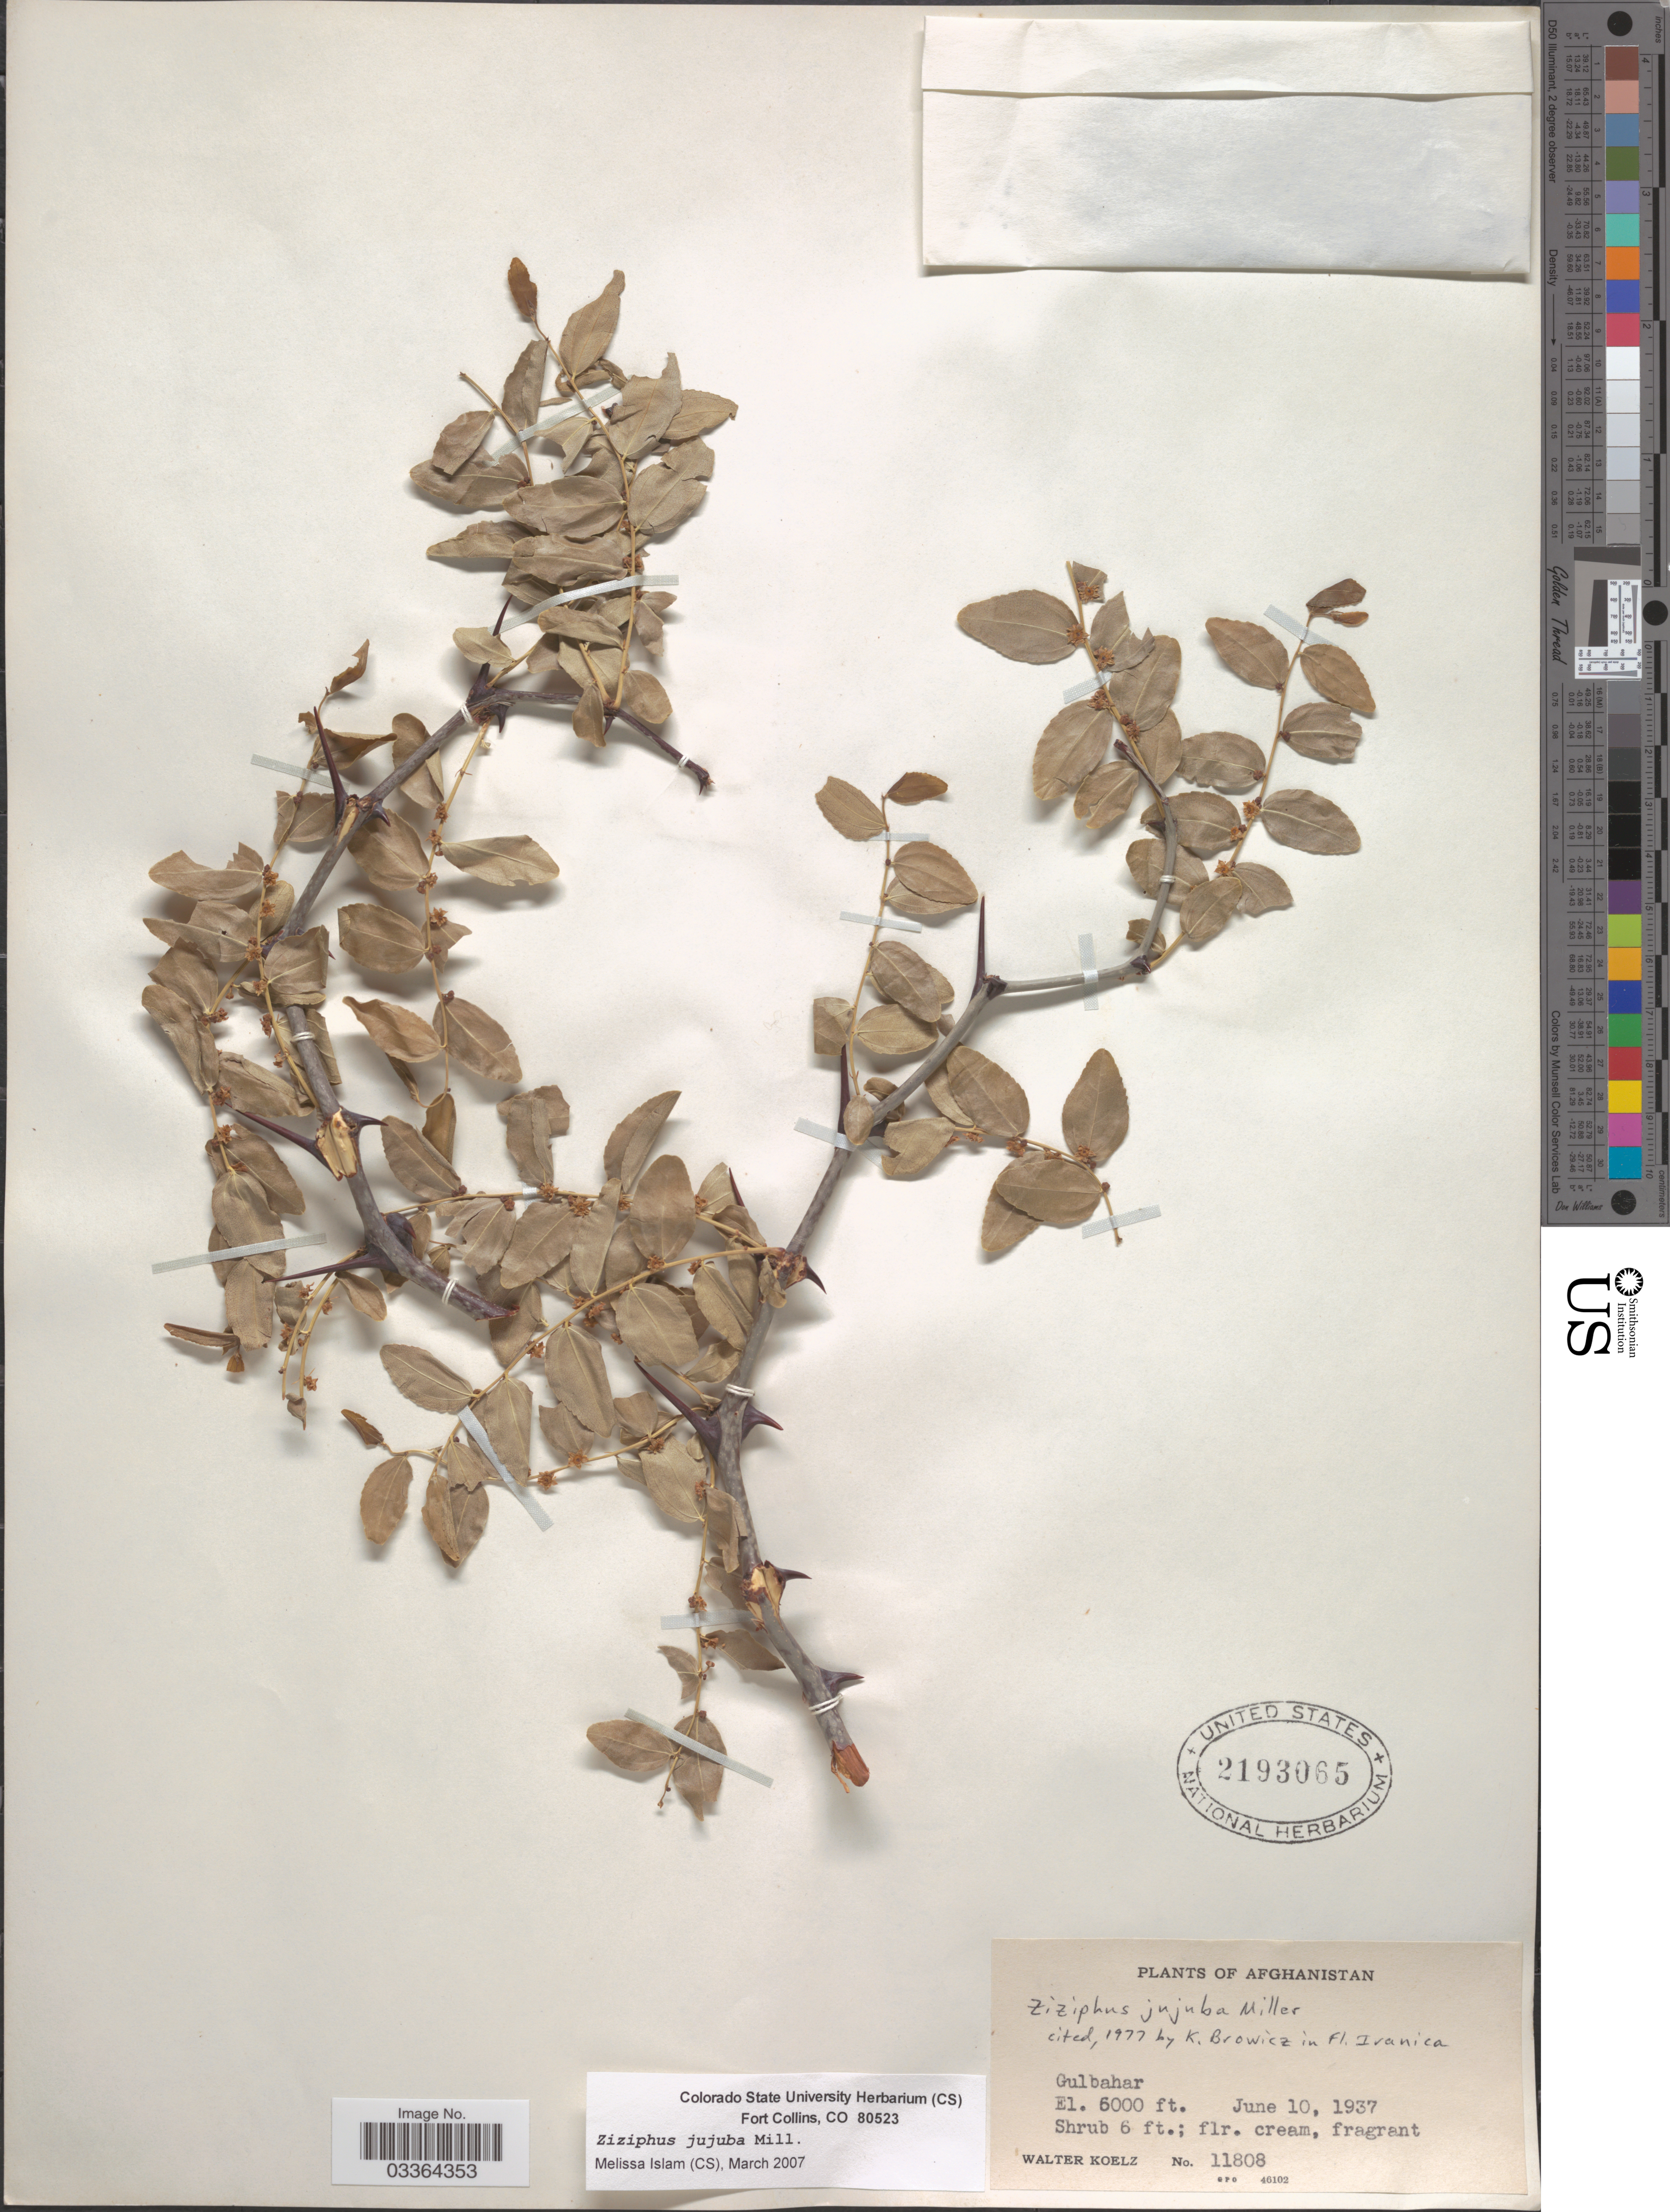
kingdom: Plantae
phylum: Tracheophyta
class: Magnoliopsida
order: Rosales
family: Rhamnaceae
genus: Ziziphus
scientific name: Ziziphus jujuba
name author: Mill.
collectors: W. N. Koelz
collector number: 11808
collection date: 1937-06-10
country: Afghanistan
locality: Gulbahar.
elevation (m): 1829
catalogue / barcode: US 2193065